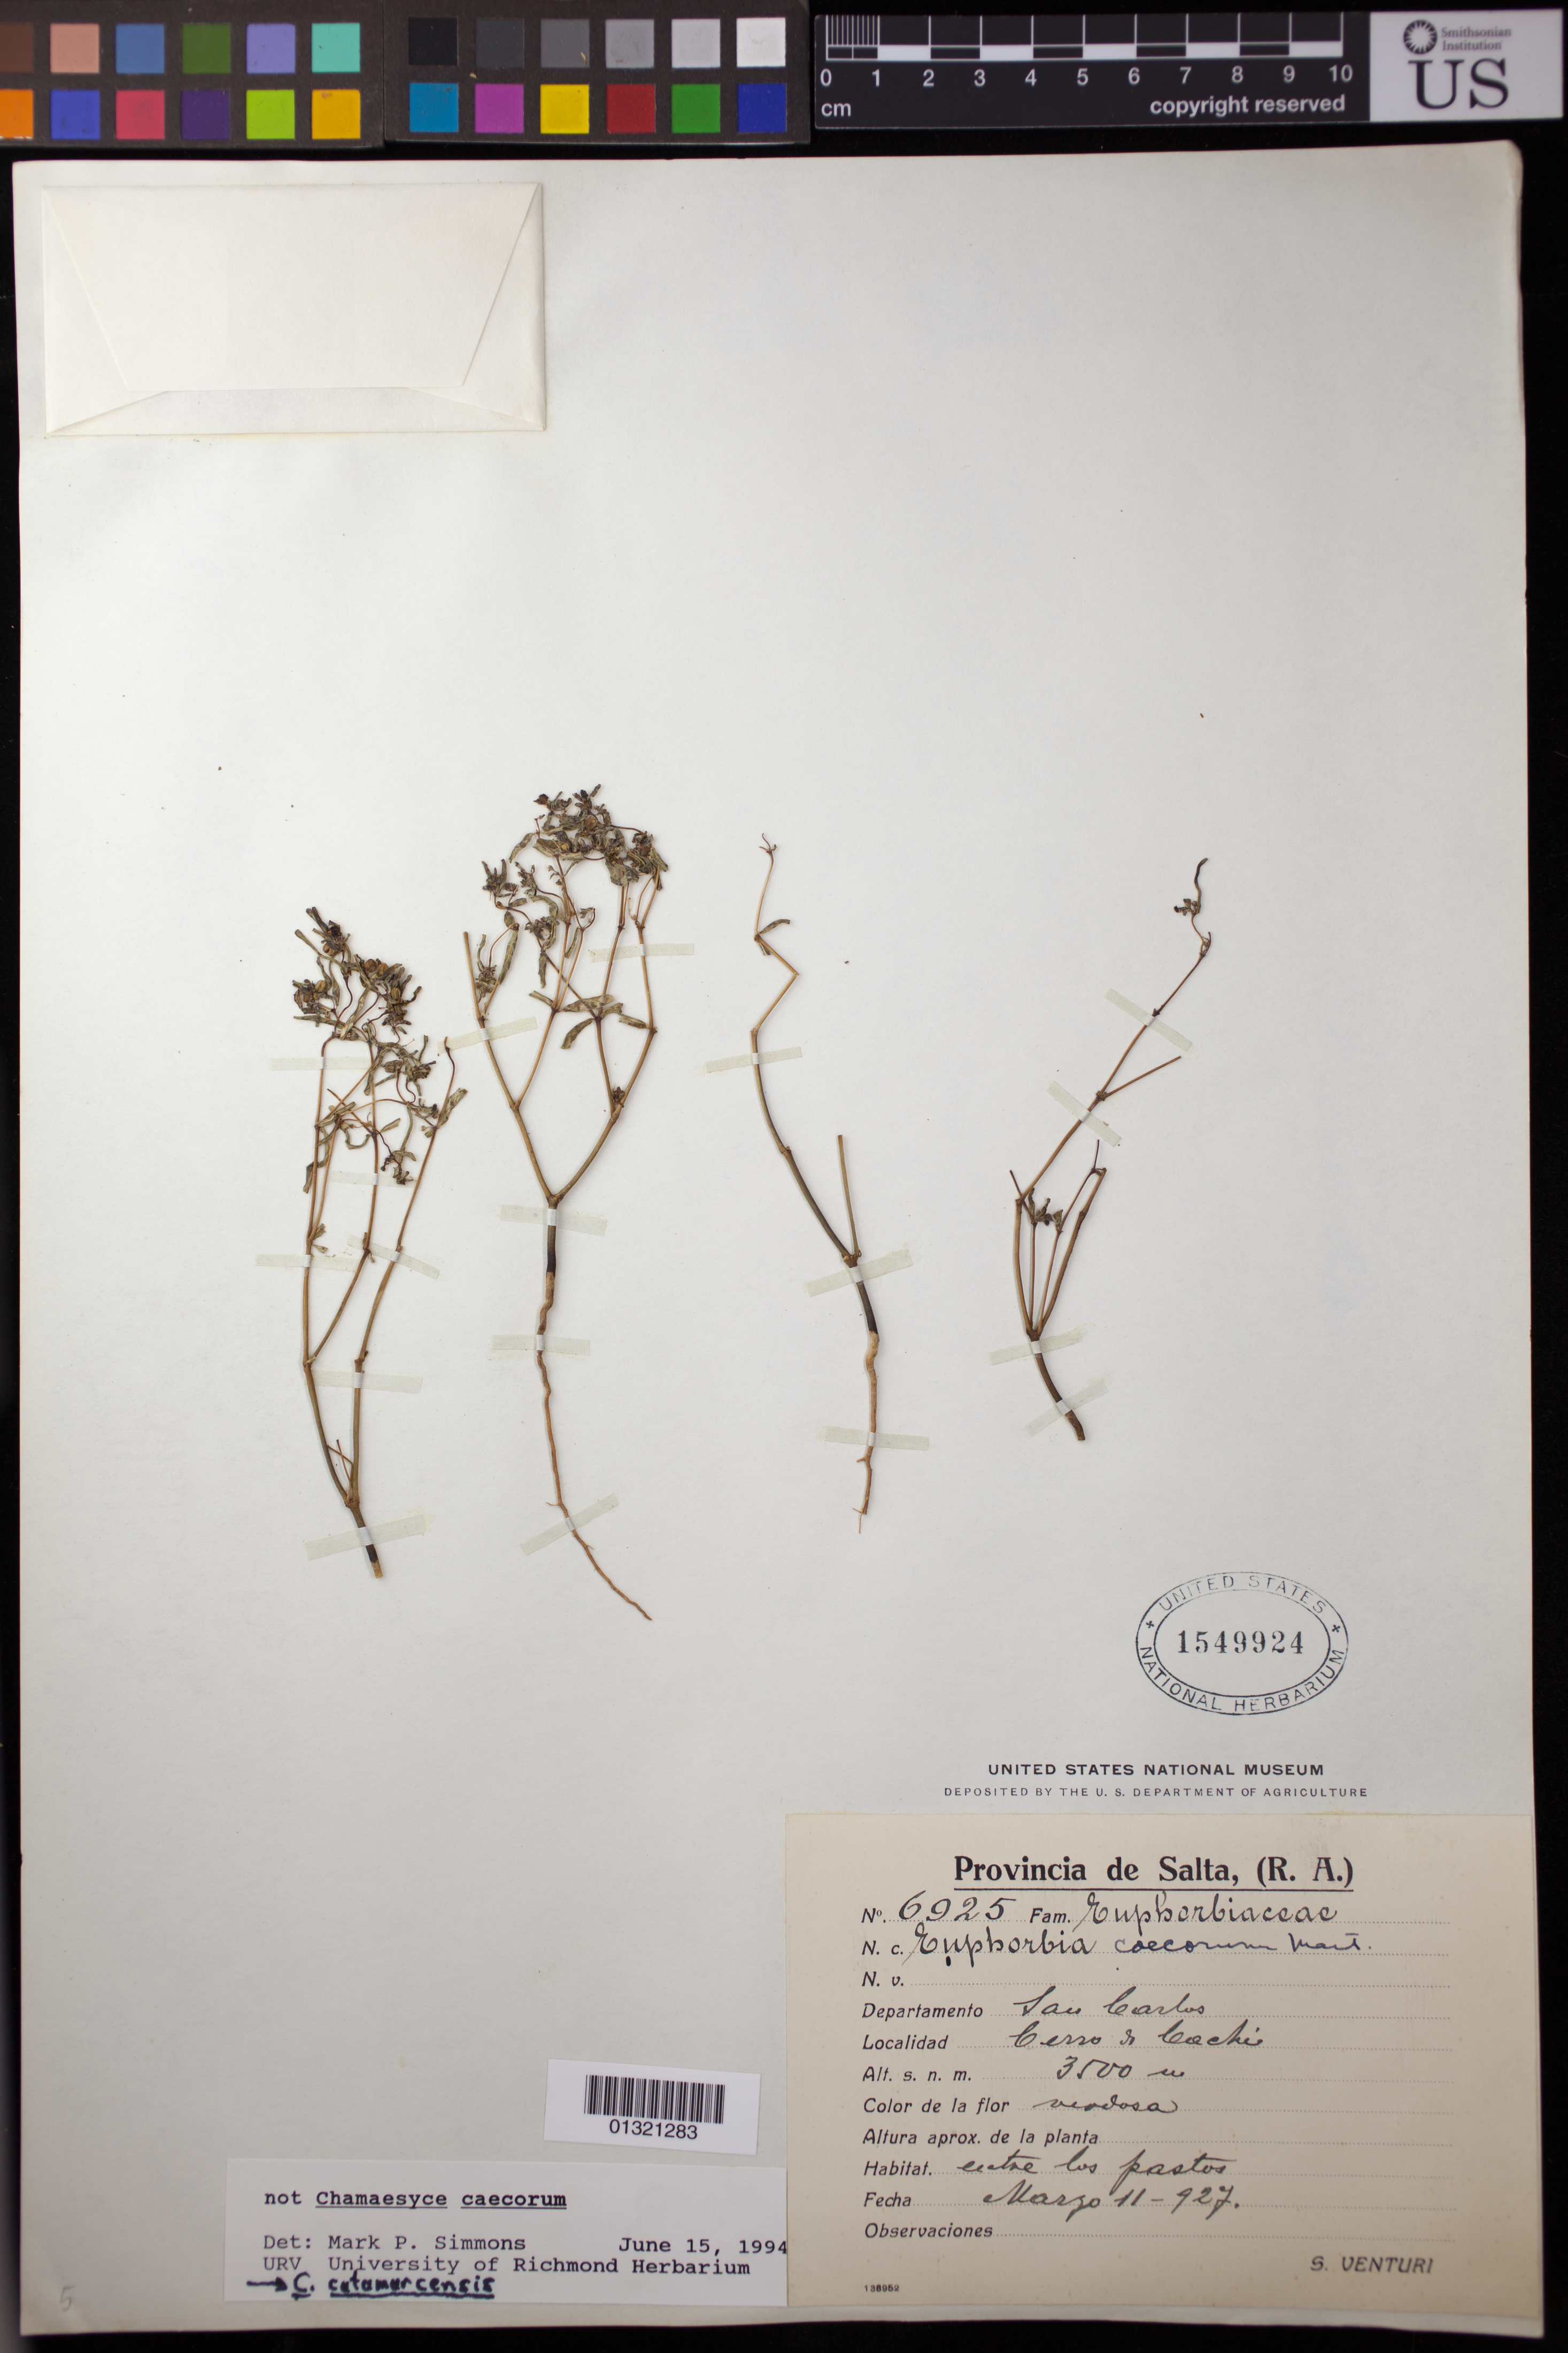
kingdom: Plantae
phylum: Tracheophyta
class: Magnoliopsida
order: Malpighiales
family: Euphorbiaceae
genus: Euphorbia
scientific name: Euphorbia catamarcensis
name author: (Croizat) Subils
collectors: S. Venturi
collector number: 6925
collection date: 1927-03-11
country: Argentina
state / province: Salta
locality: San Carlos, Cerro de Cachi [Nevado de Cachi or Sierra de Cachi]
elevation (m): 3500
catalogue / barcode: US 1549924